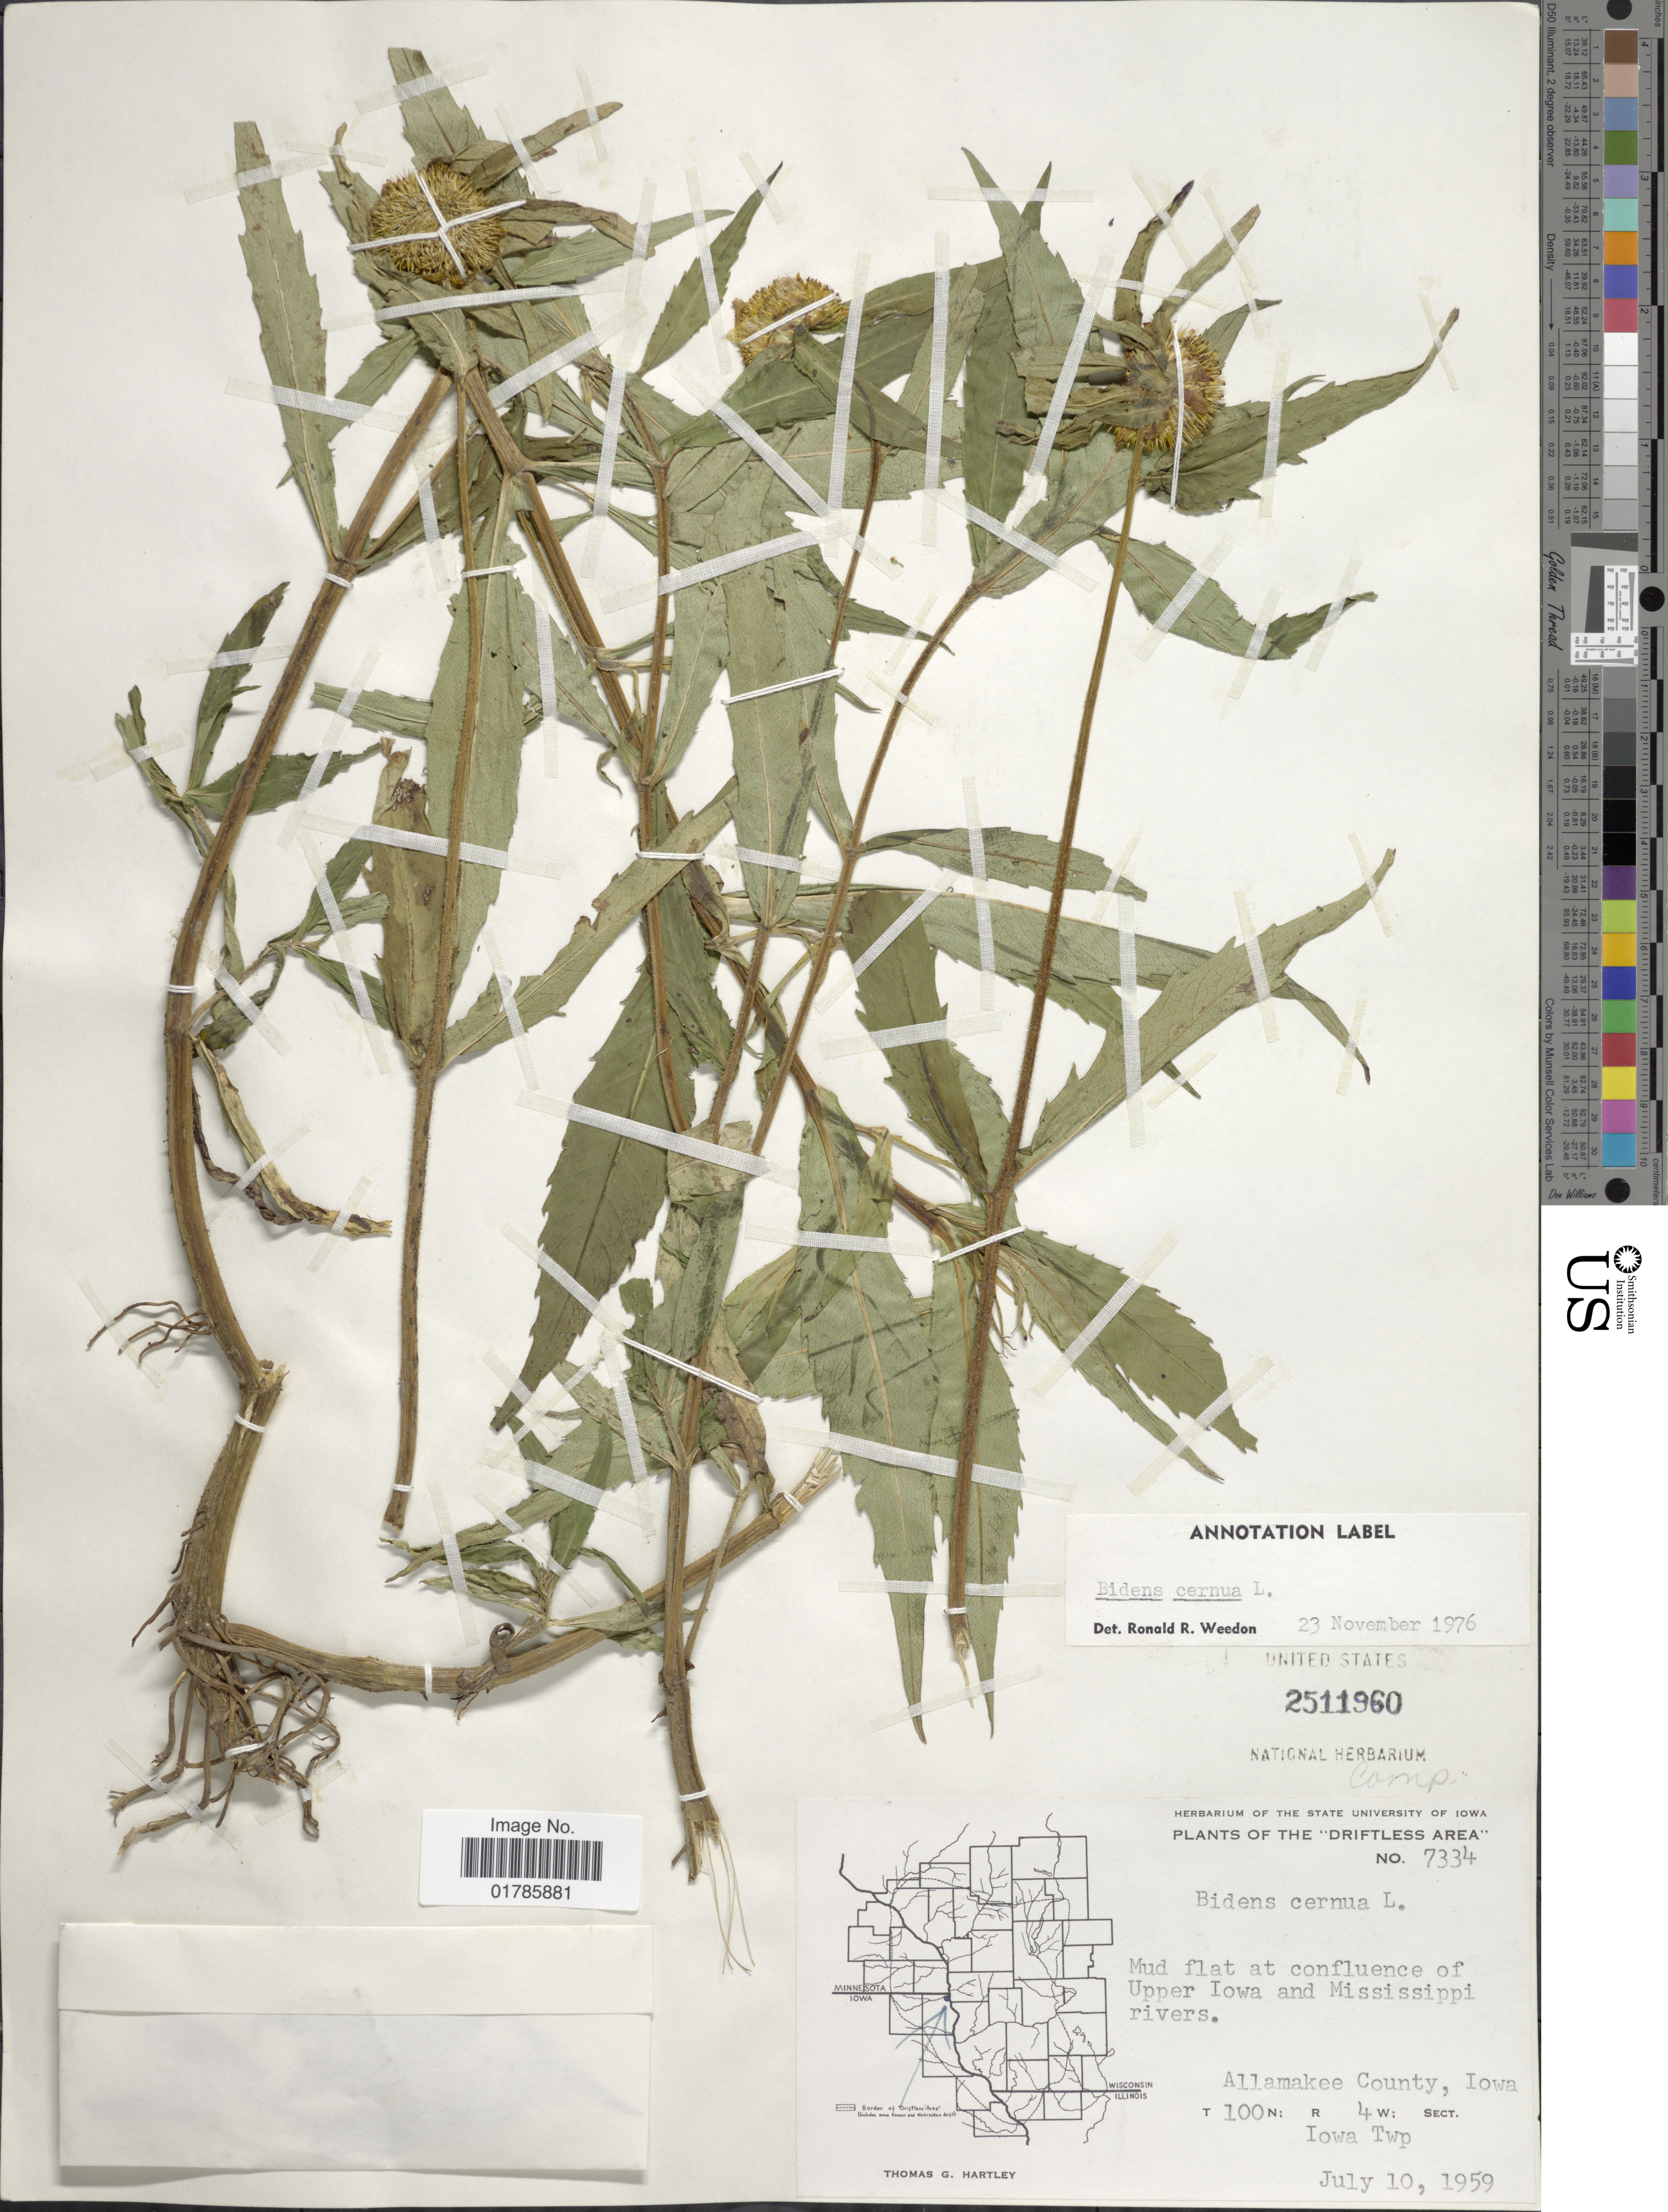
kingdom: Plantae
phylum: Tracheophyta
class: Magnoliopsida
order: Asterales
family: Asteraceae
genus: Bidens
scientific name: Bidens cernua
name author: L.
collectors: T. G. Hartley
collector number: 7334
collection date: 1959-07-10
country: United States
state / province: Iowa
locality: Mud Flat at confluence of Upper Iowa and Mississippi rivers, Allamakee County, T100, R4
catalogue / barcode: US 2511960